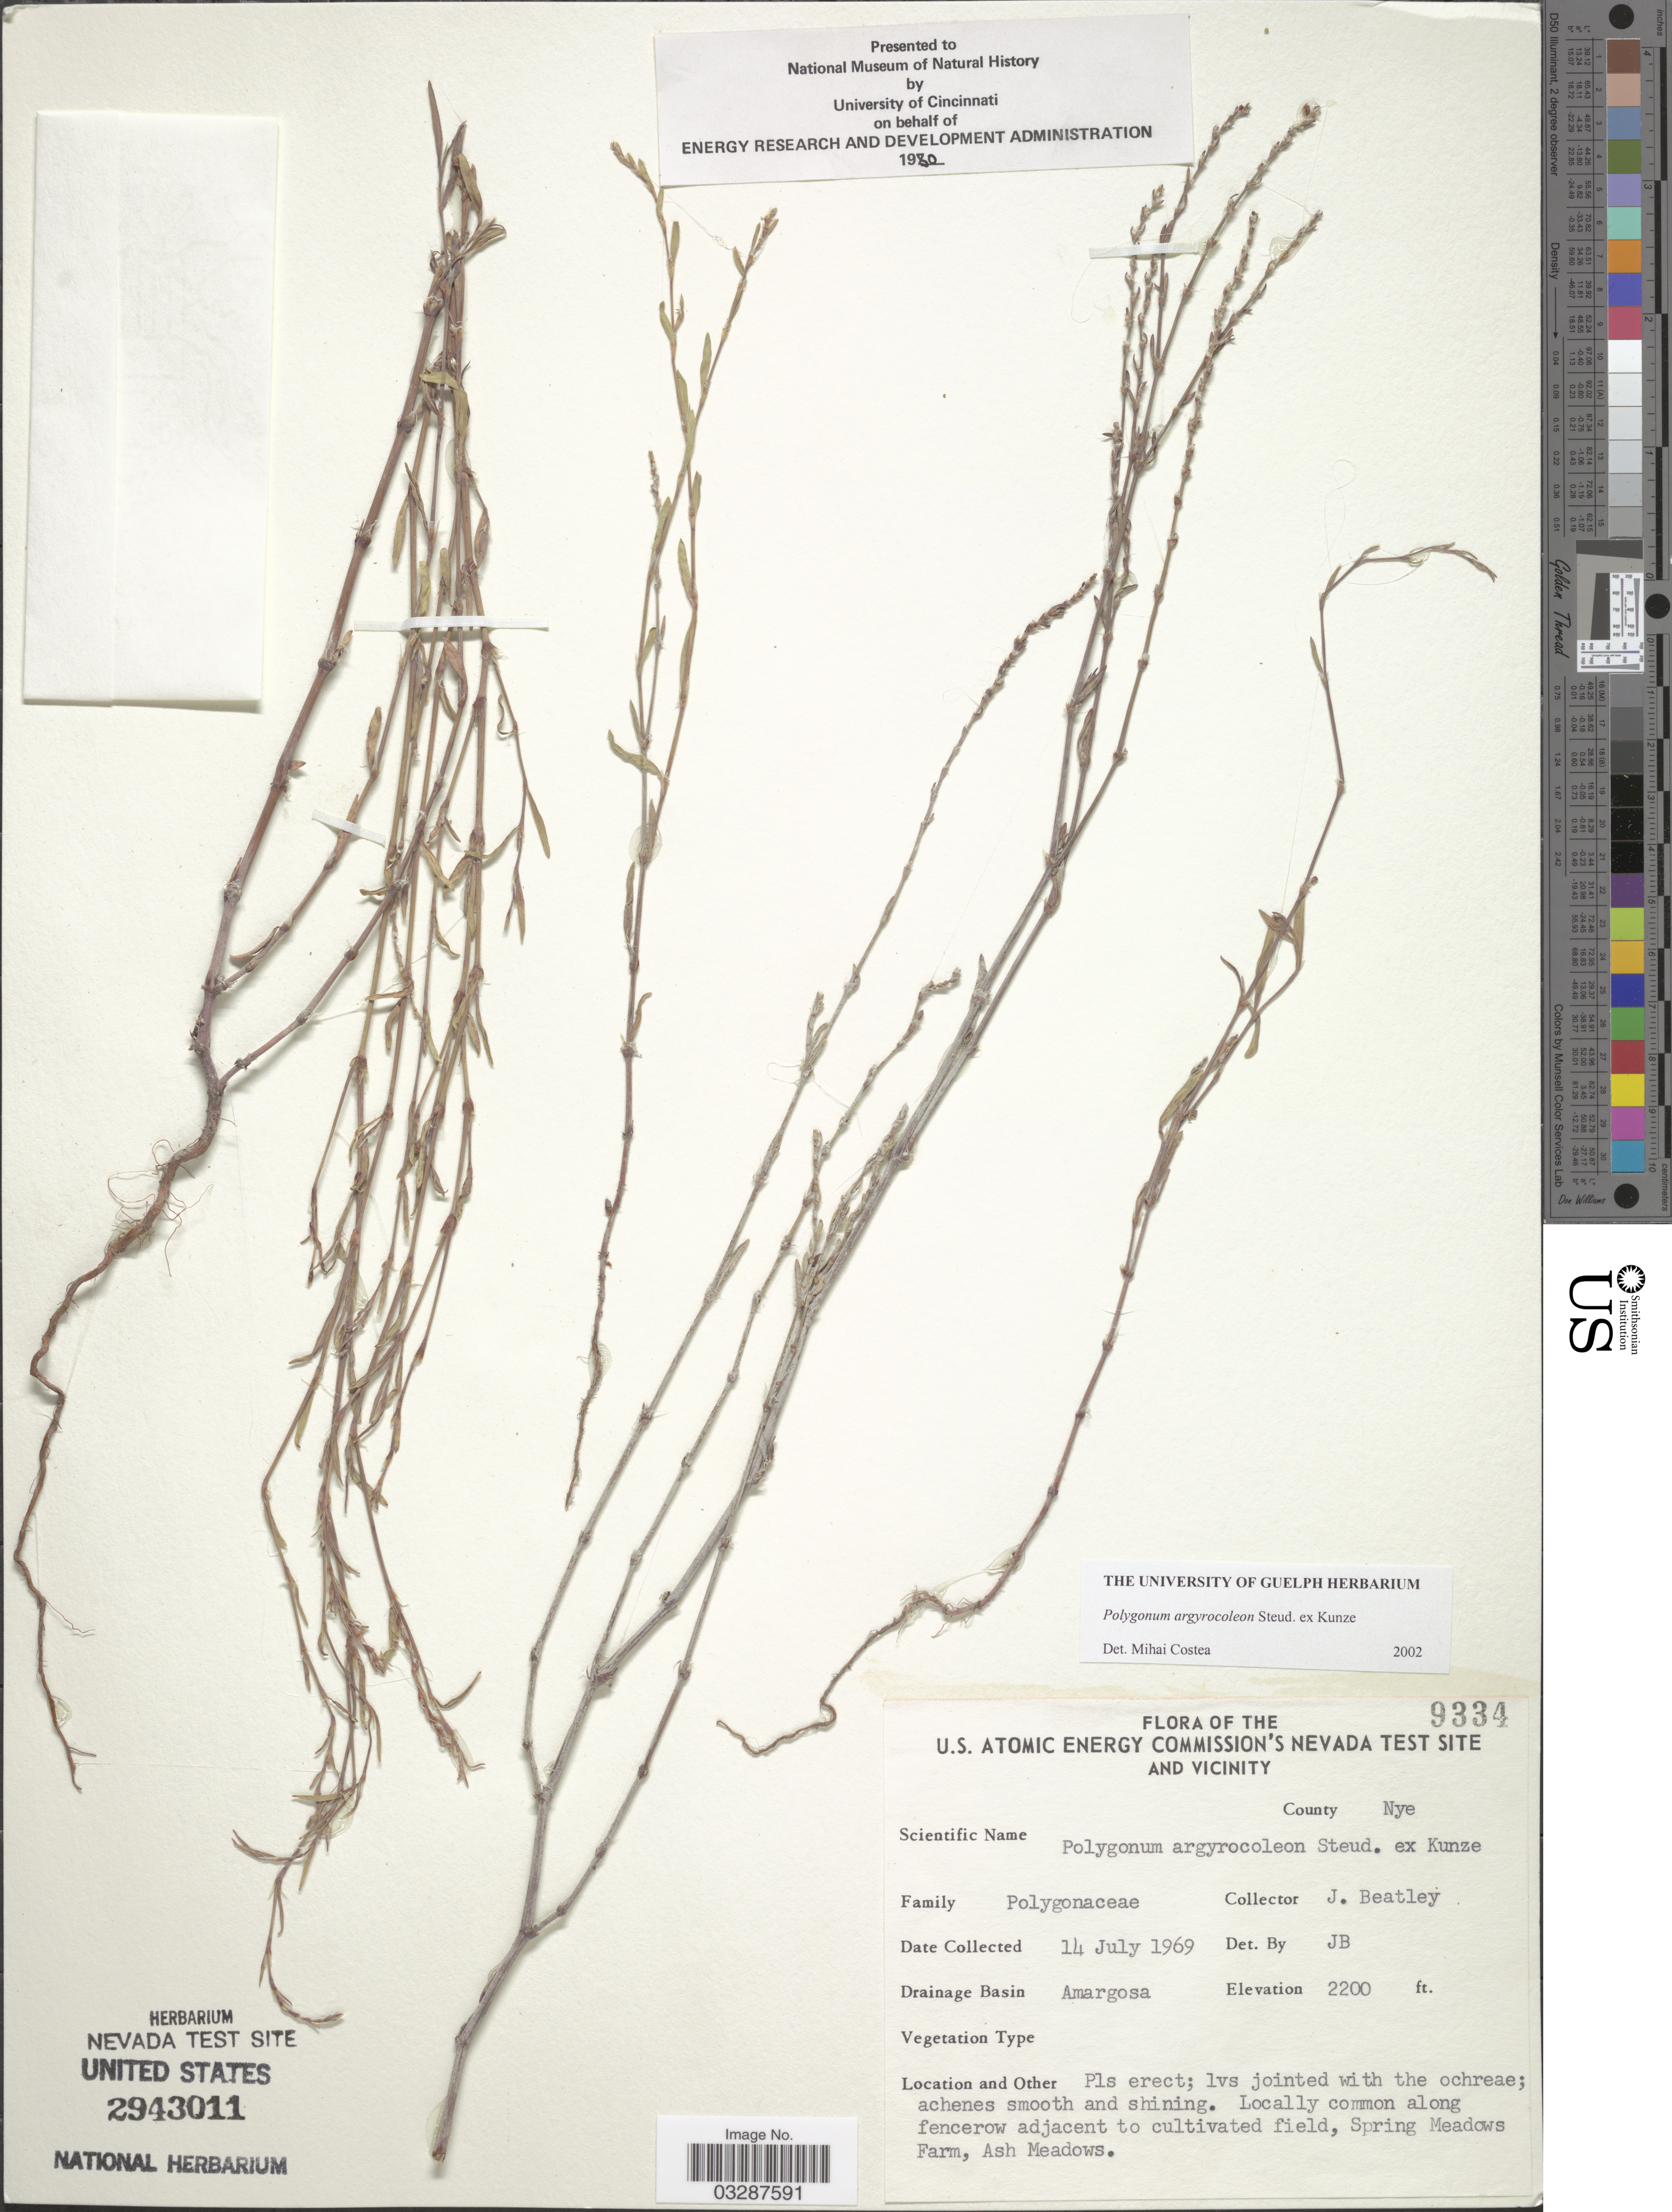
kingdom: Plantae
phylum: Tracheophyta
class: Magnoliopsida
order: Caryophyllales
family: Polygonaceae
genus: Polygonum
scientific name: Polygonum argyrocoleon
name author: Steud. ex Kunze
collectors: J. C. Beatley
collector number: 9334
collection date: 1969-07-14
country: United States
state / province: Nevada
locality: The U.S. Atomic Energy Commission's Nevada Test Site and Vicinity. County Nye. Drainage Basin Amargosa. Spring Meadows Farm, Ash Meadows.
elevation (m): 671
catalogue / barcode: US 2943011